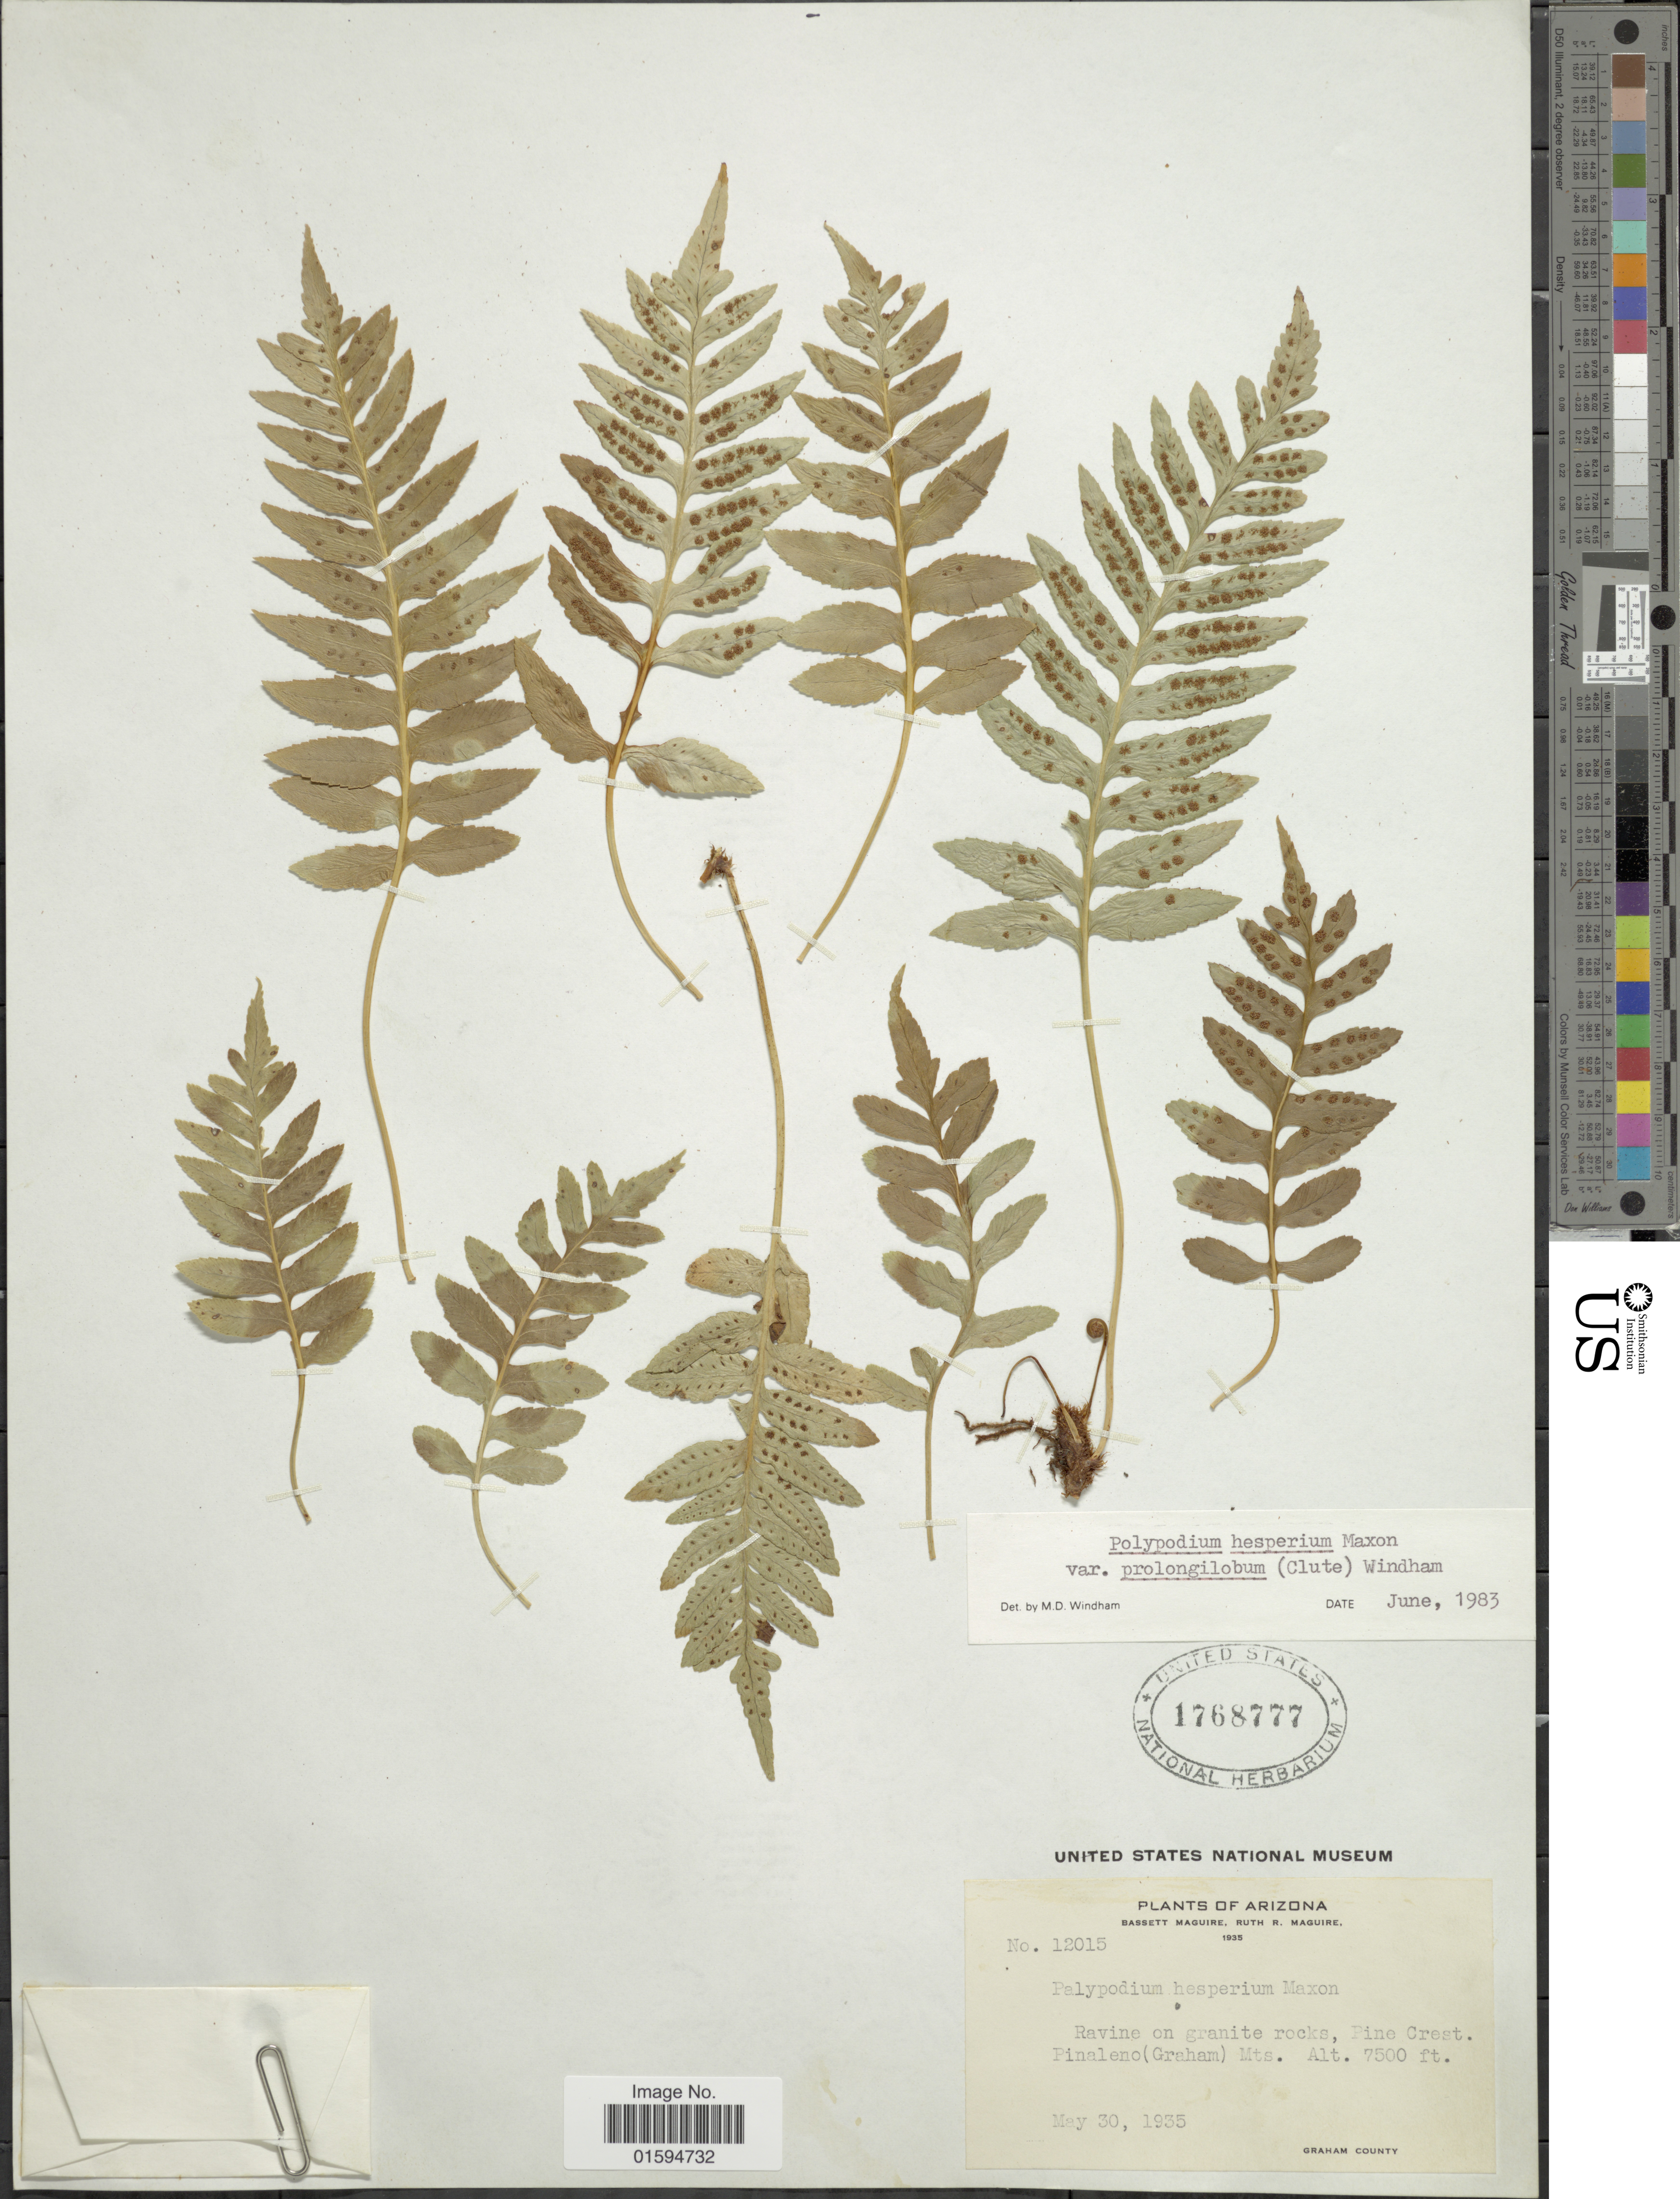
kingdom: Plantae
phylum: Tracheophyta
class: Polypodiopsida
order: Polypodiales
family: Polypodiaceae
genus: Polypodium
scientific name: Polypodium hesperium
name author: Maxon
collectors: B. Maguire & R. R. Maguire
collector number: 12015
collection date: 1935-05-30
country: United States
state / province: Arizona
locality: Ravine on granite rocks, Pine crest, Pinalemo ( Graham ) Mts.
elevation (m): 2286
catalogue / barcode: US 1768777